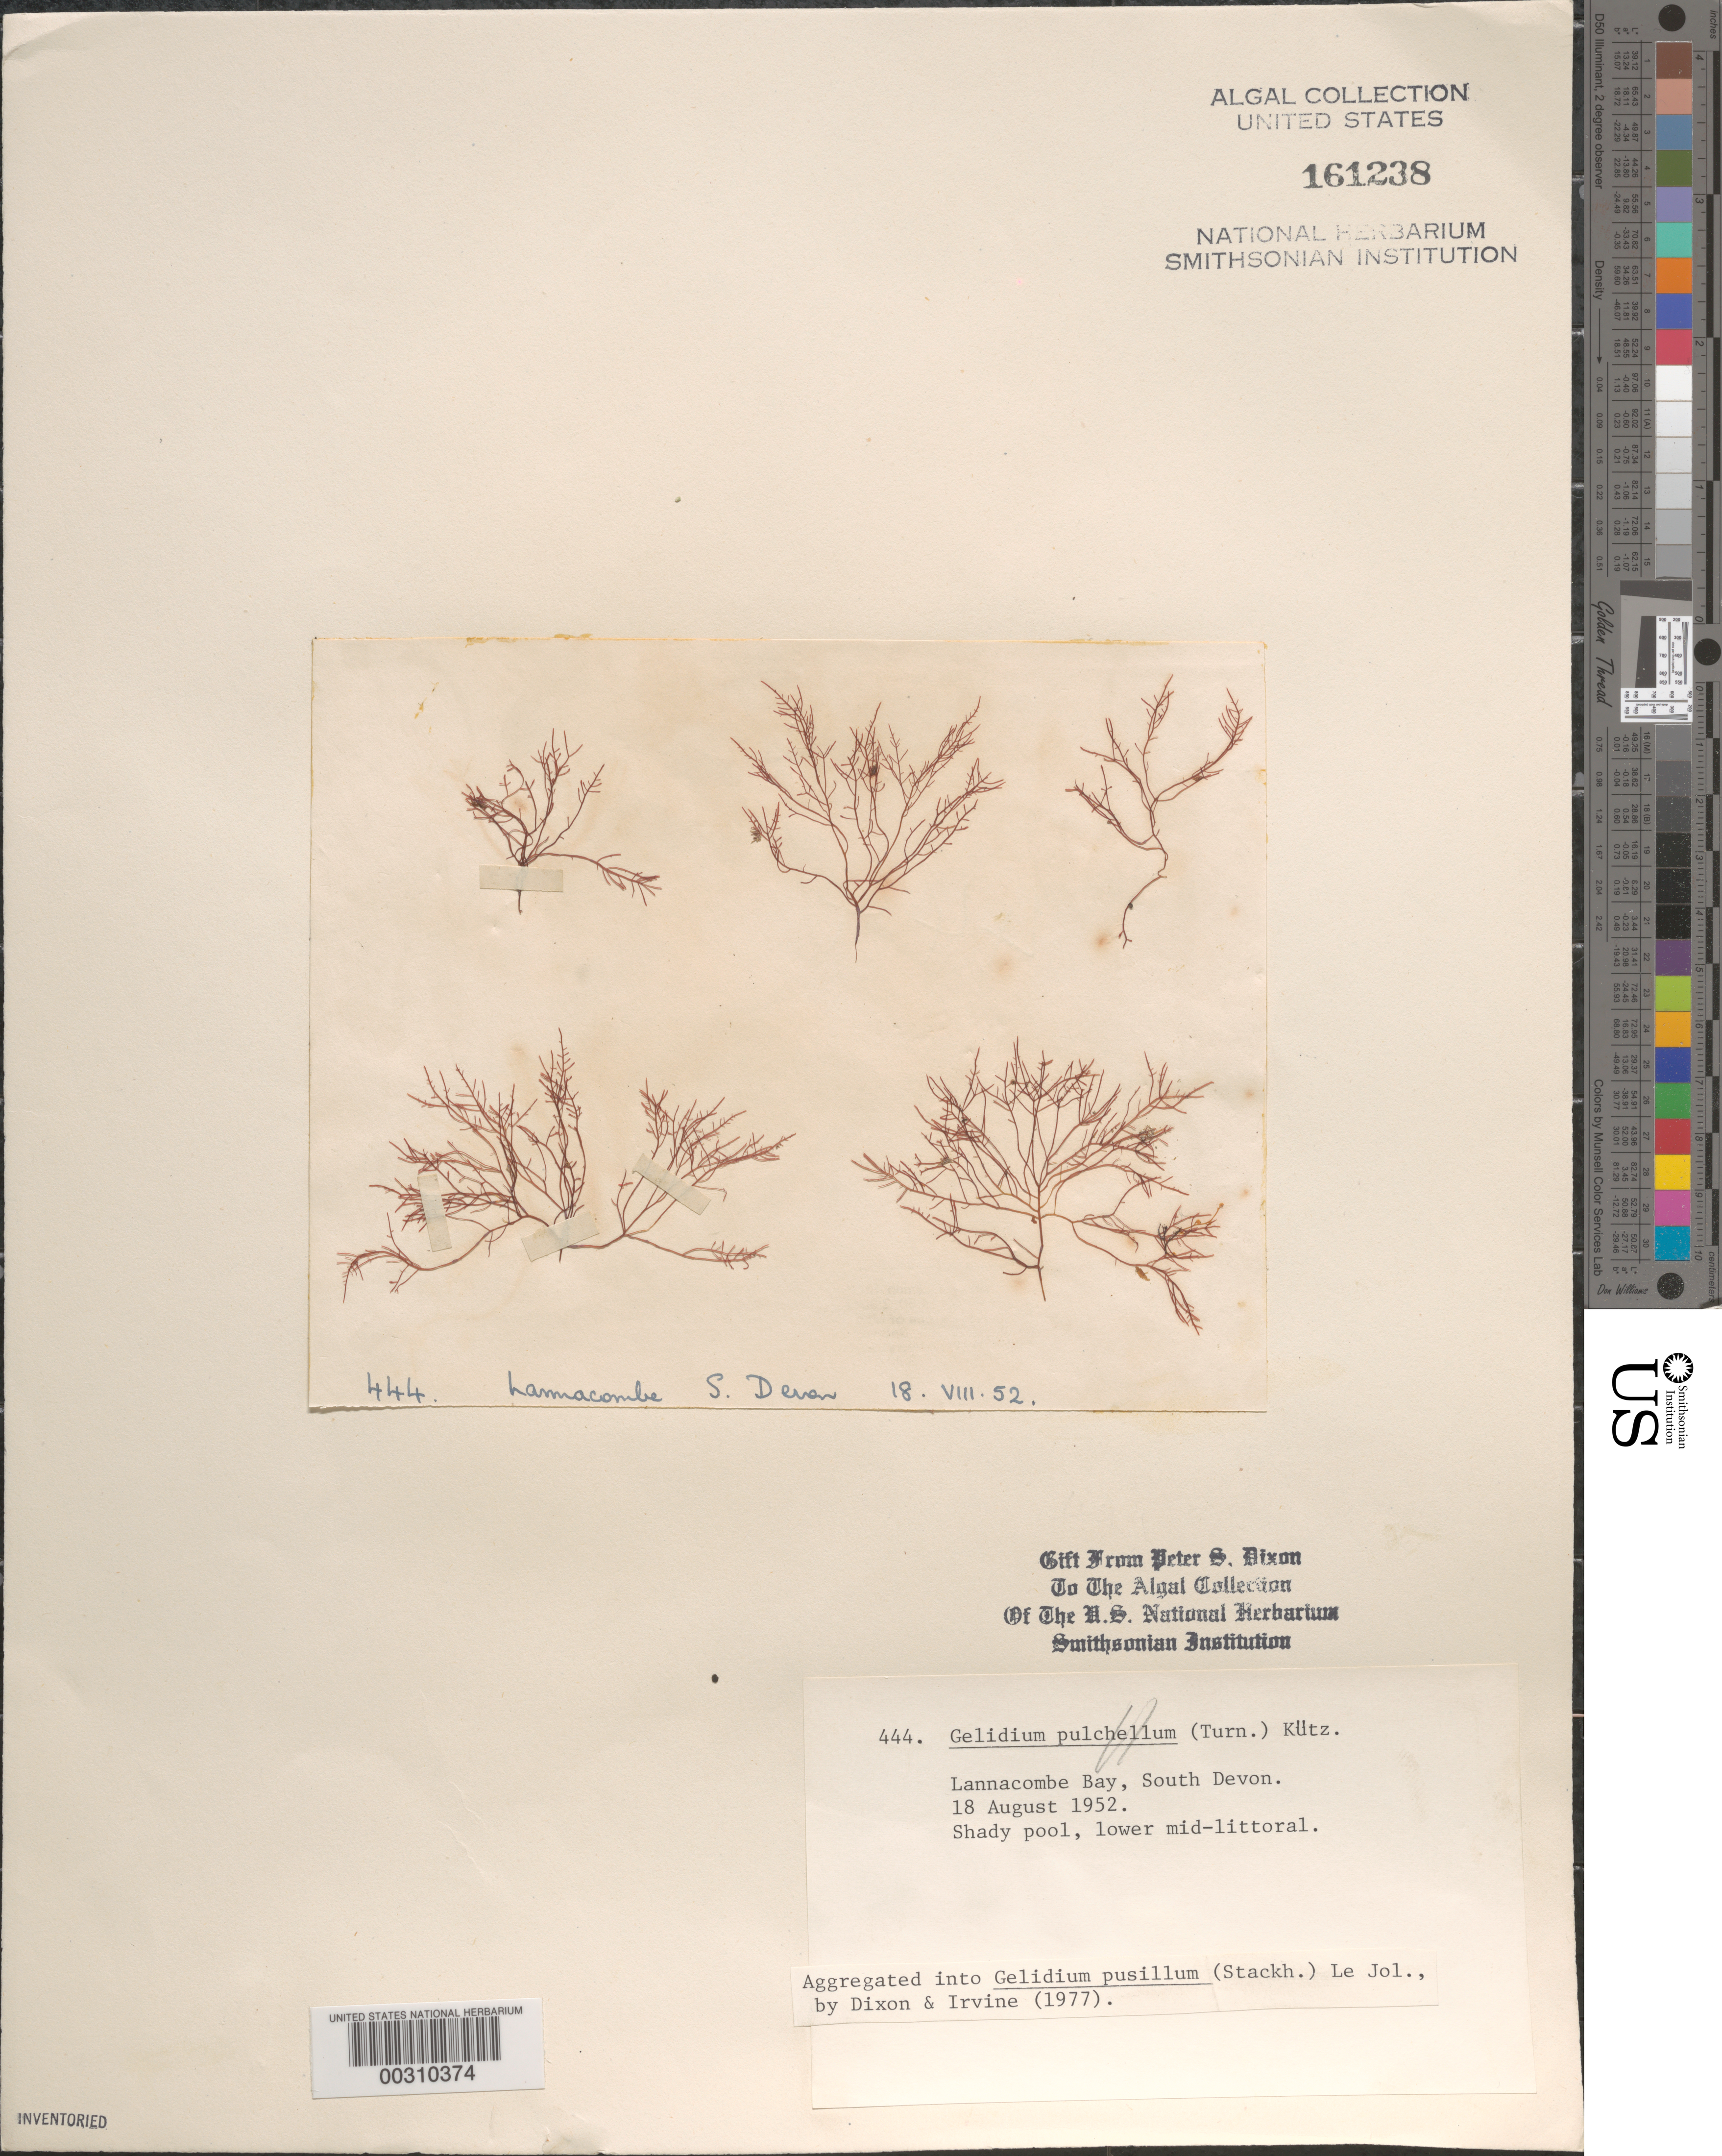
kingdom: Plantae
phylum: Rhodophyta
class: Florideophyceae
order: Gelidiales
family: Gelidiaceae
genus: Gelidium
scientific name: Gelidium pusillum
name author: (Stackh.) Le Jol.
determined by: Dixon, P. S.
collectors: P. S. Dixon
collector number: PSD 444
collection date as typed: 18 Aug 1952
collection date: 1952-08-18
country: United Kingdom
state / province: England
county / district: Devon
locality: Lannacombe Bay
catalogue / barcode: US 161238